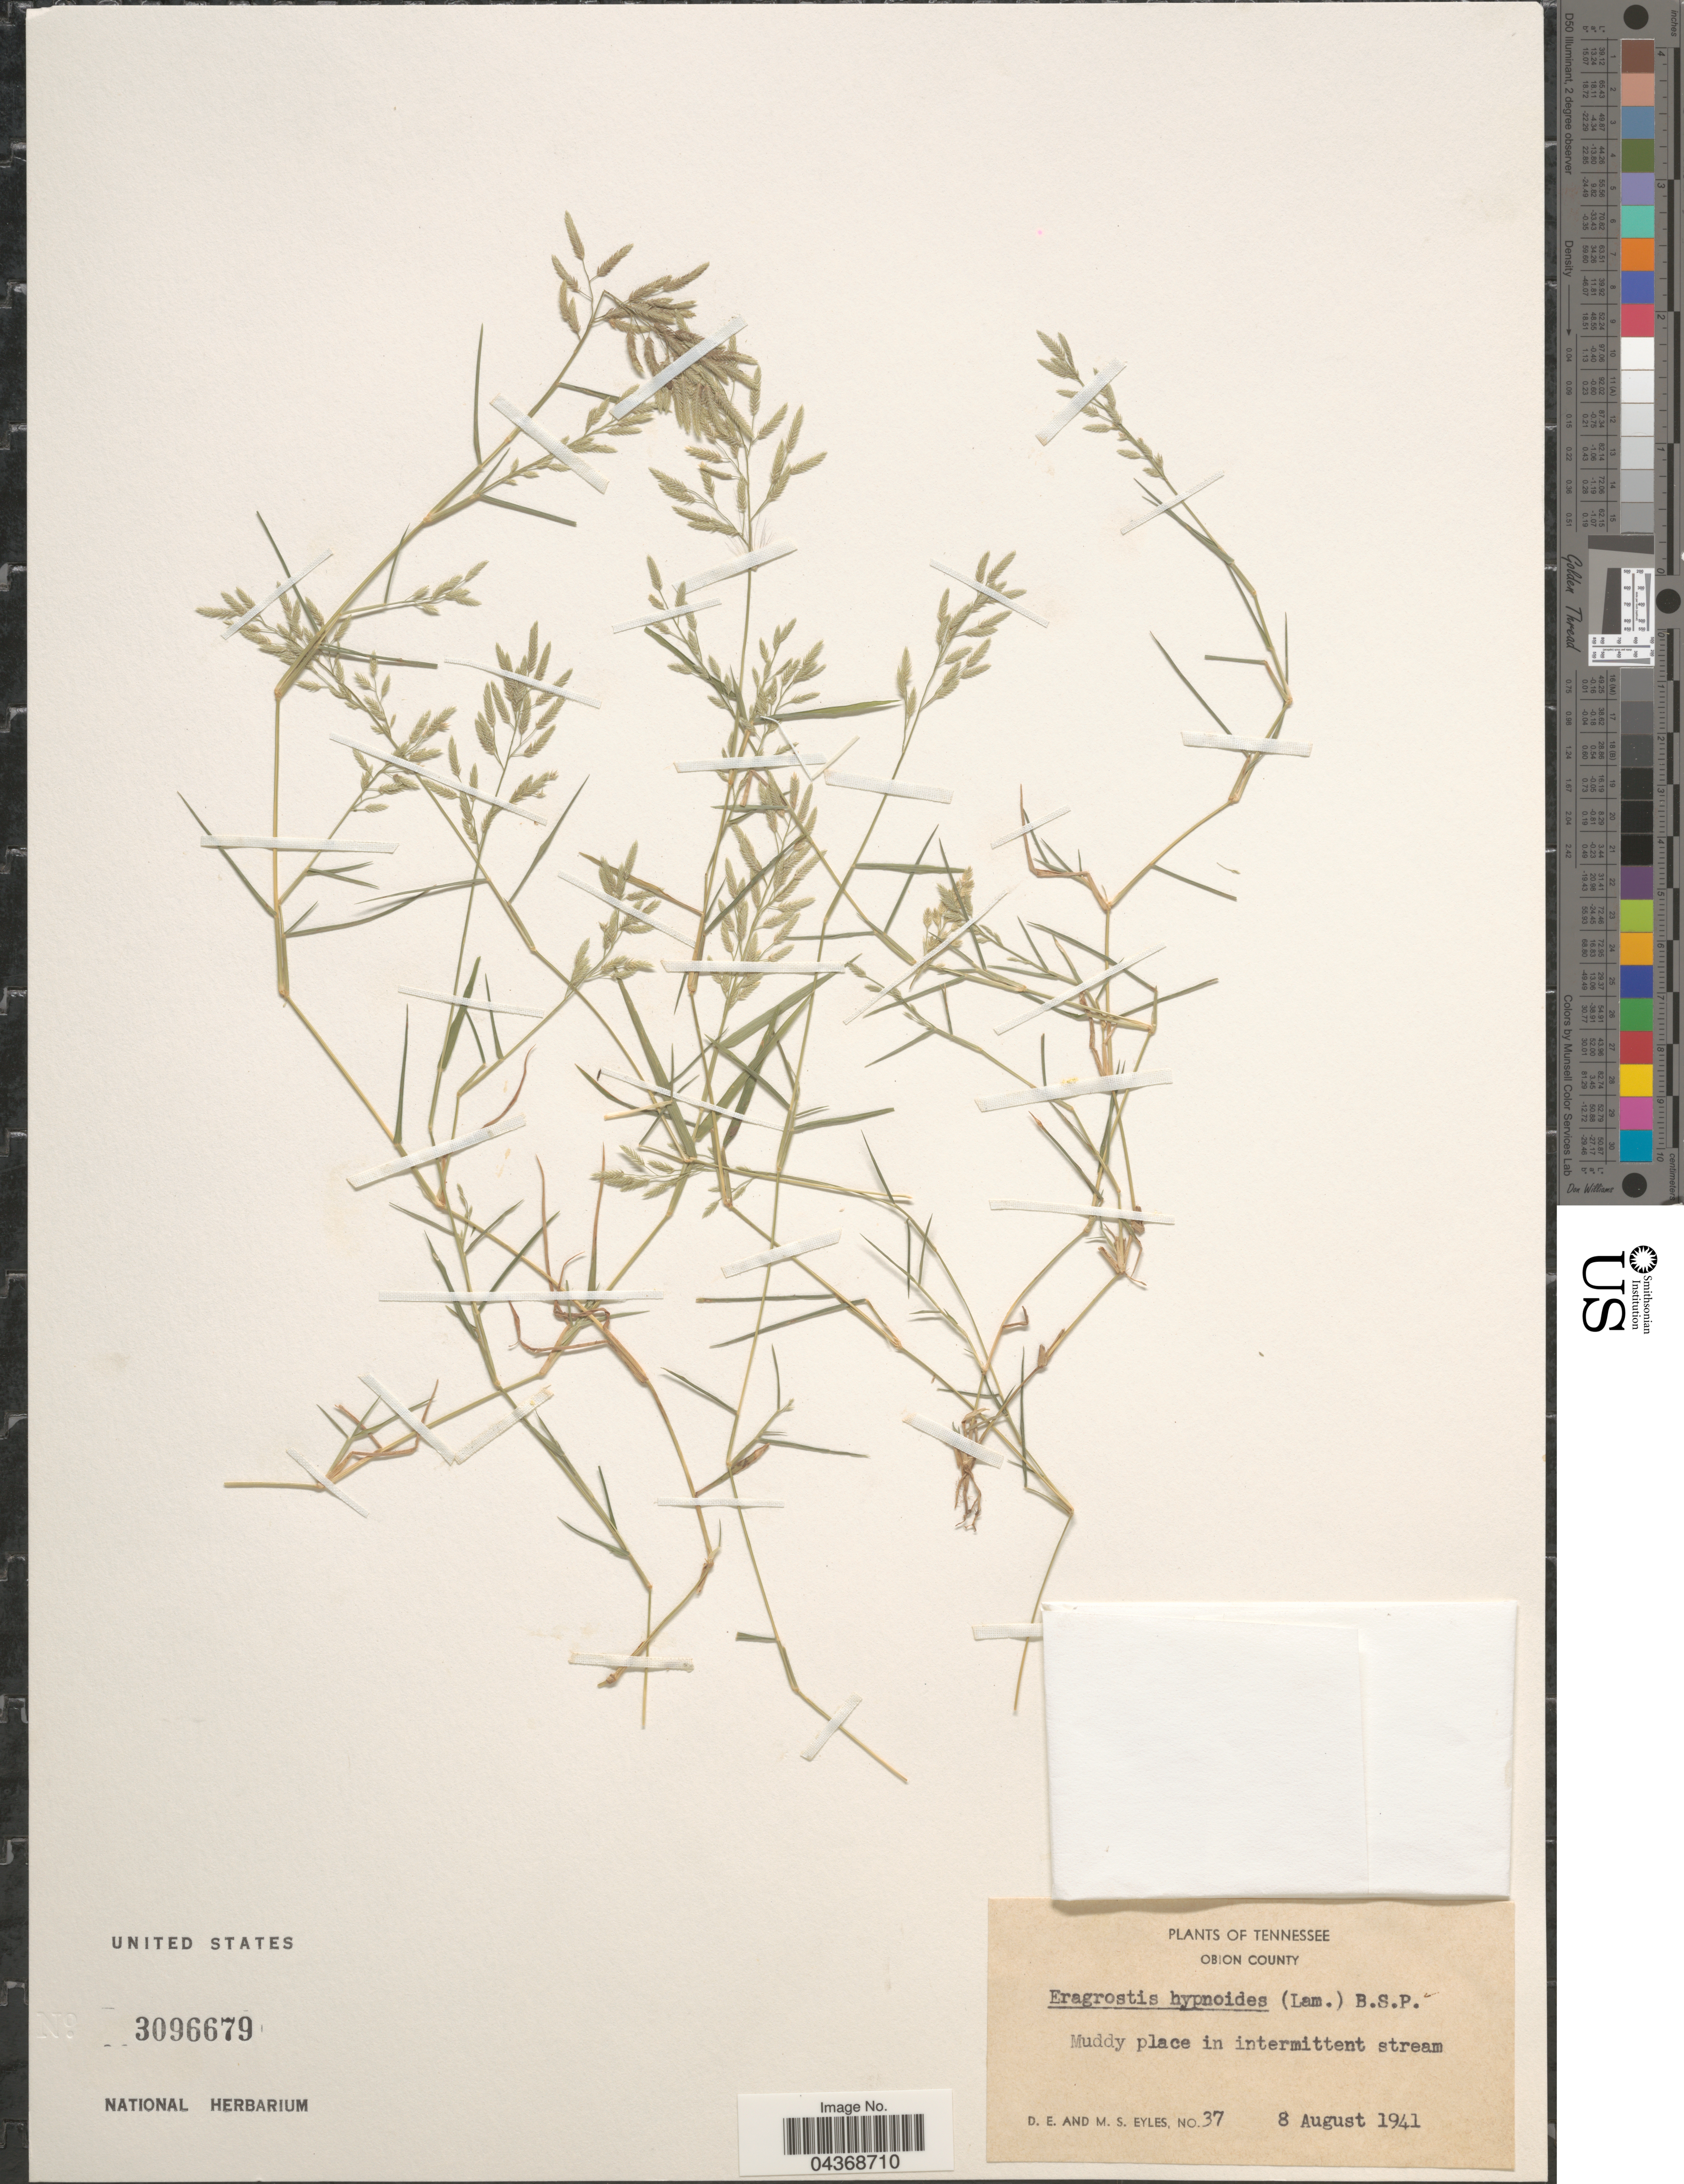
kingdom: Plantae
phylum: Tracheophyta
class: Liliopsida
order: Poales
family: Poaceae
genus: Eragrostis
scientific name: Eragrostis hypnoides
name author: (Lam.) Britton, Stearns & Poggenb.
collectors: D. Eyles & M. Eyles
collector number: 37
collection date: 1941-08-08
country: United States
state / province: Tennessee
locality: Obion County. Muddy place in intermittent stream.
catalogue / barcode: US 3096679